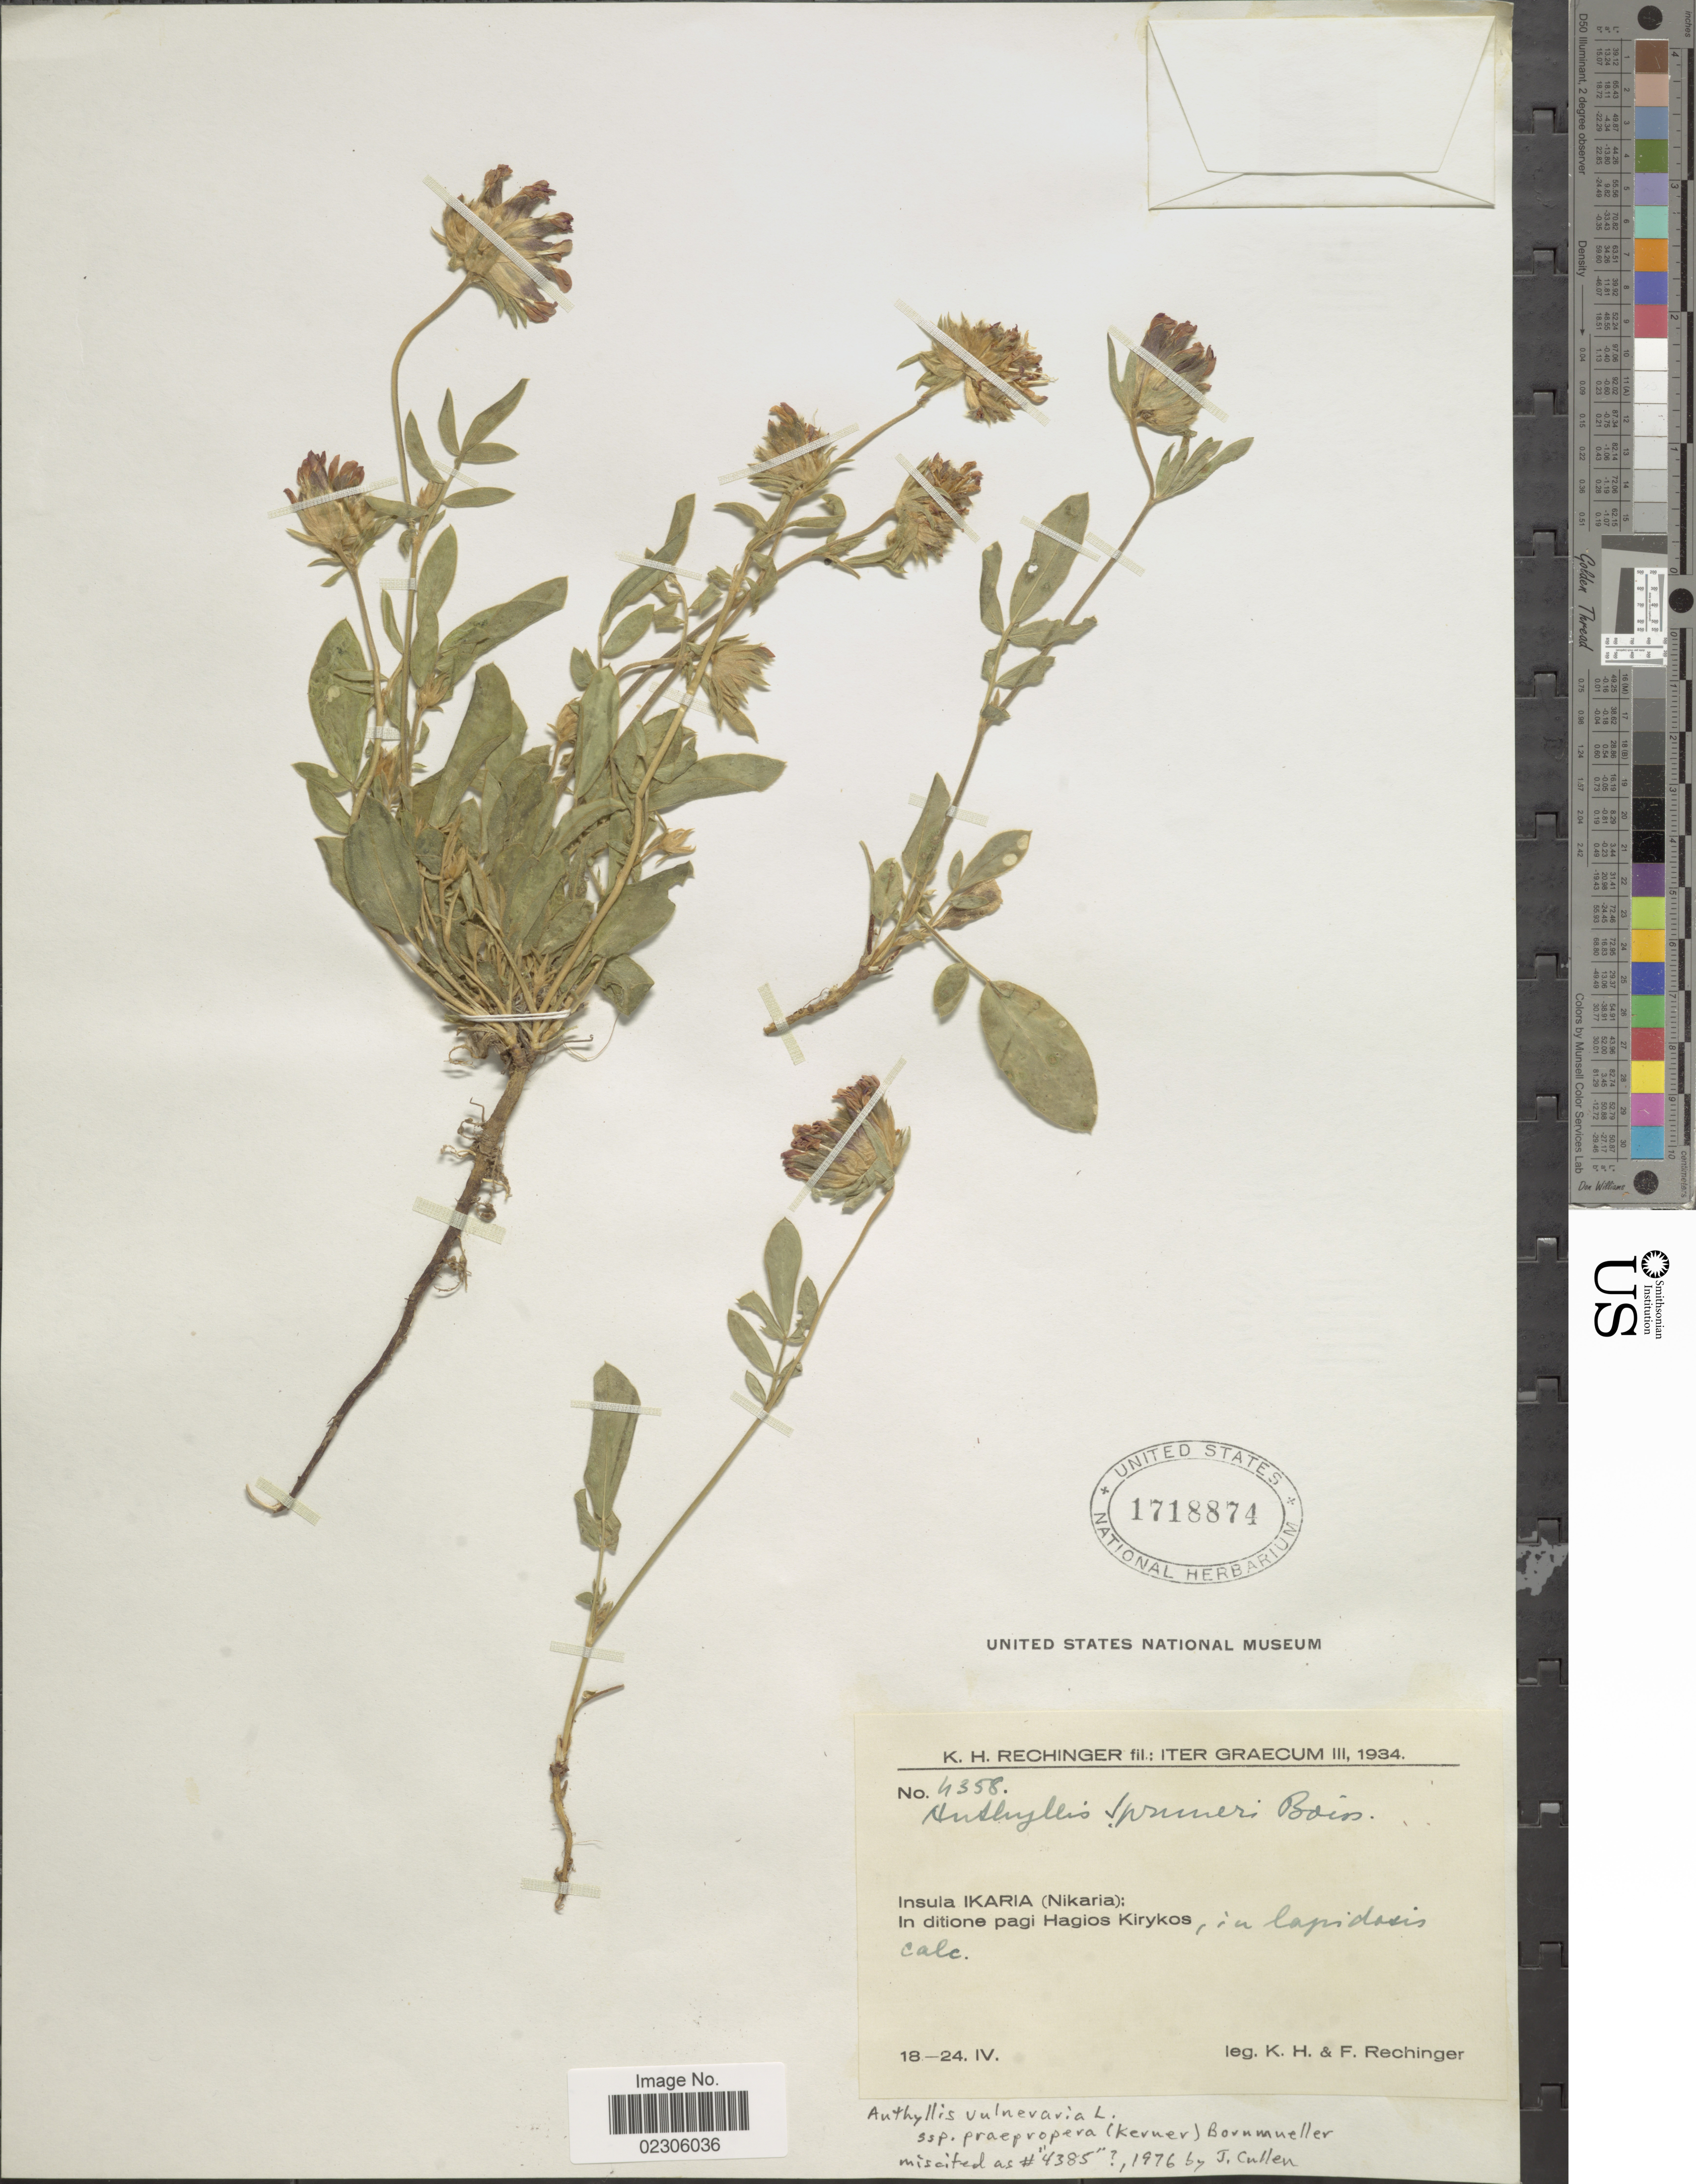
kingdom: Plantae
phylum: Tracheophyta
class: Magnoliopsida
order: Fabales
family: Fabaceae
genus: Anthyllis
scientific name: Anthyllis vulneraria subsp. praepropera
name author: Bornm.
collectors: K. H. Rechinger & F. Rechinger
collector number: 4358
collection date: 1934-04-18/1934-04-24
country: Greece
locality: Graecum, Insula Ikaria (Nikaria), ditione pagi Hagios Kirykos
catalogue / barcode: US 1718874